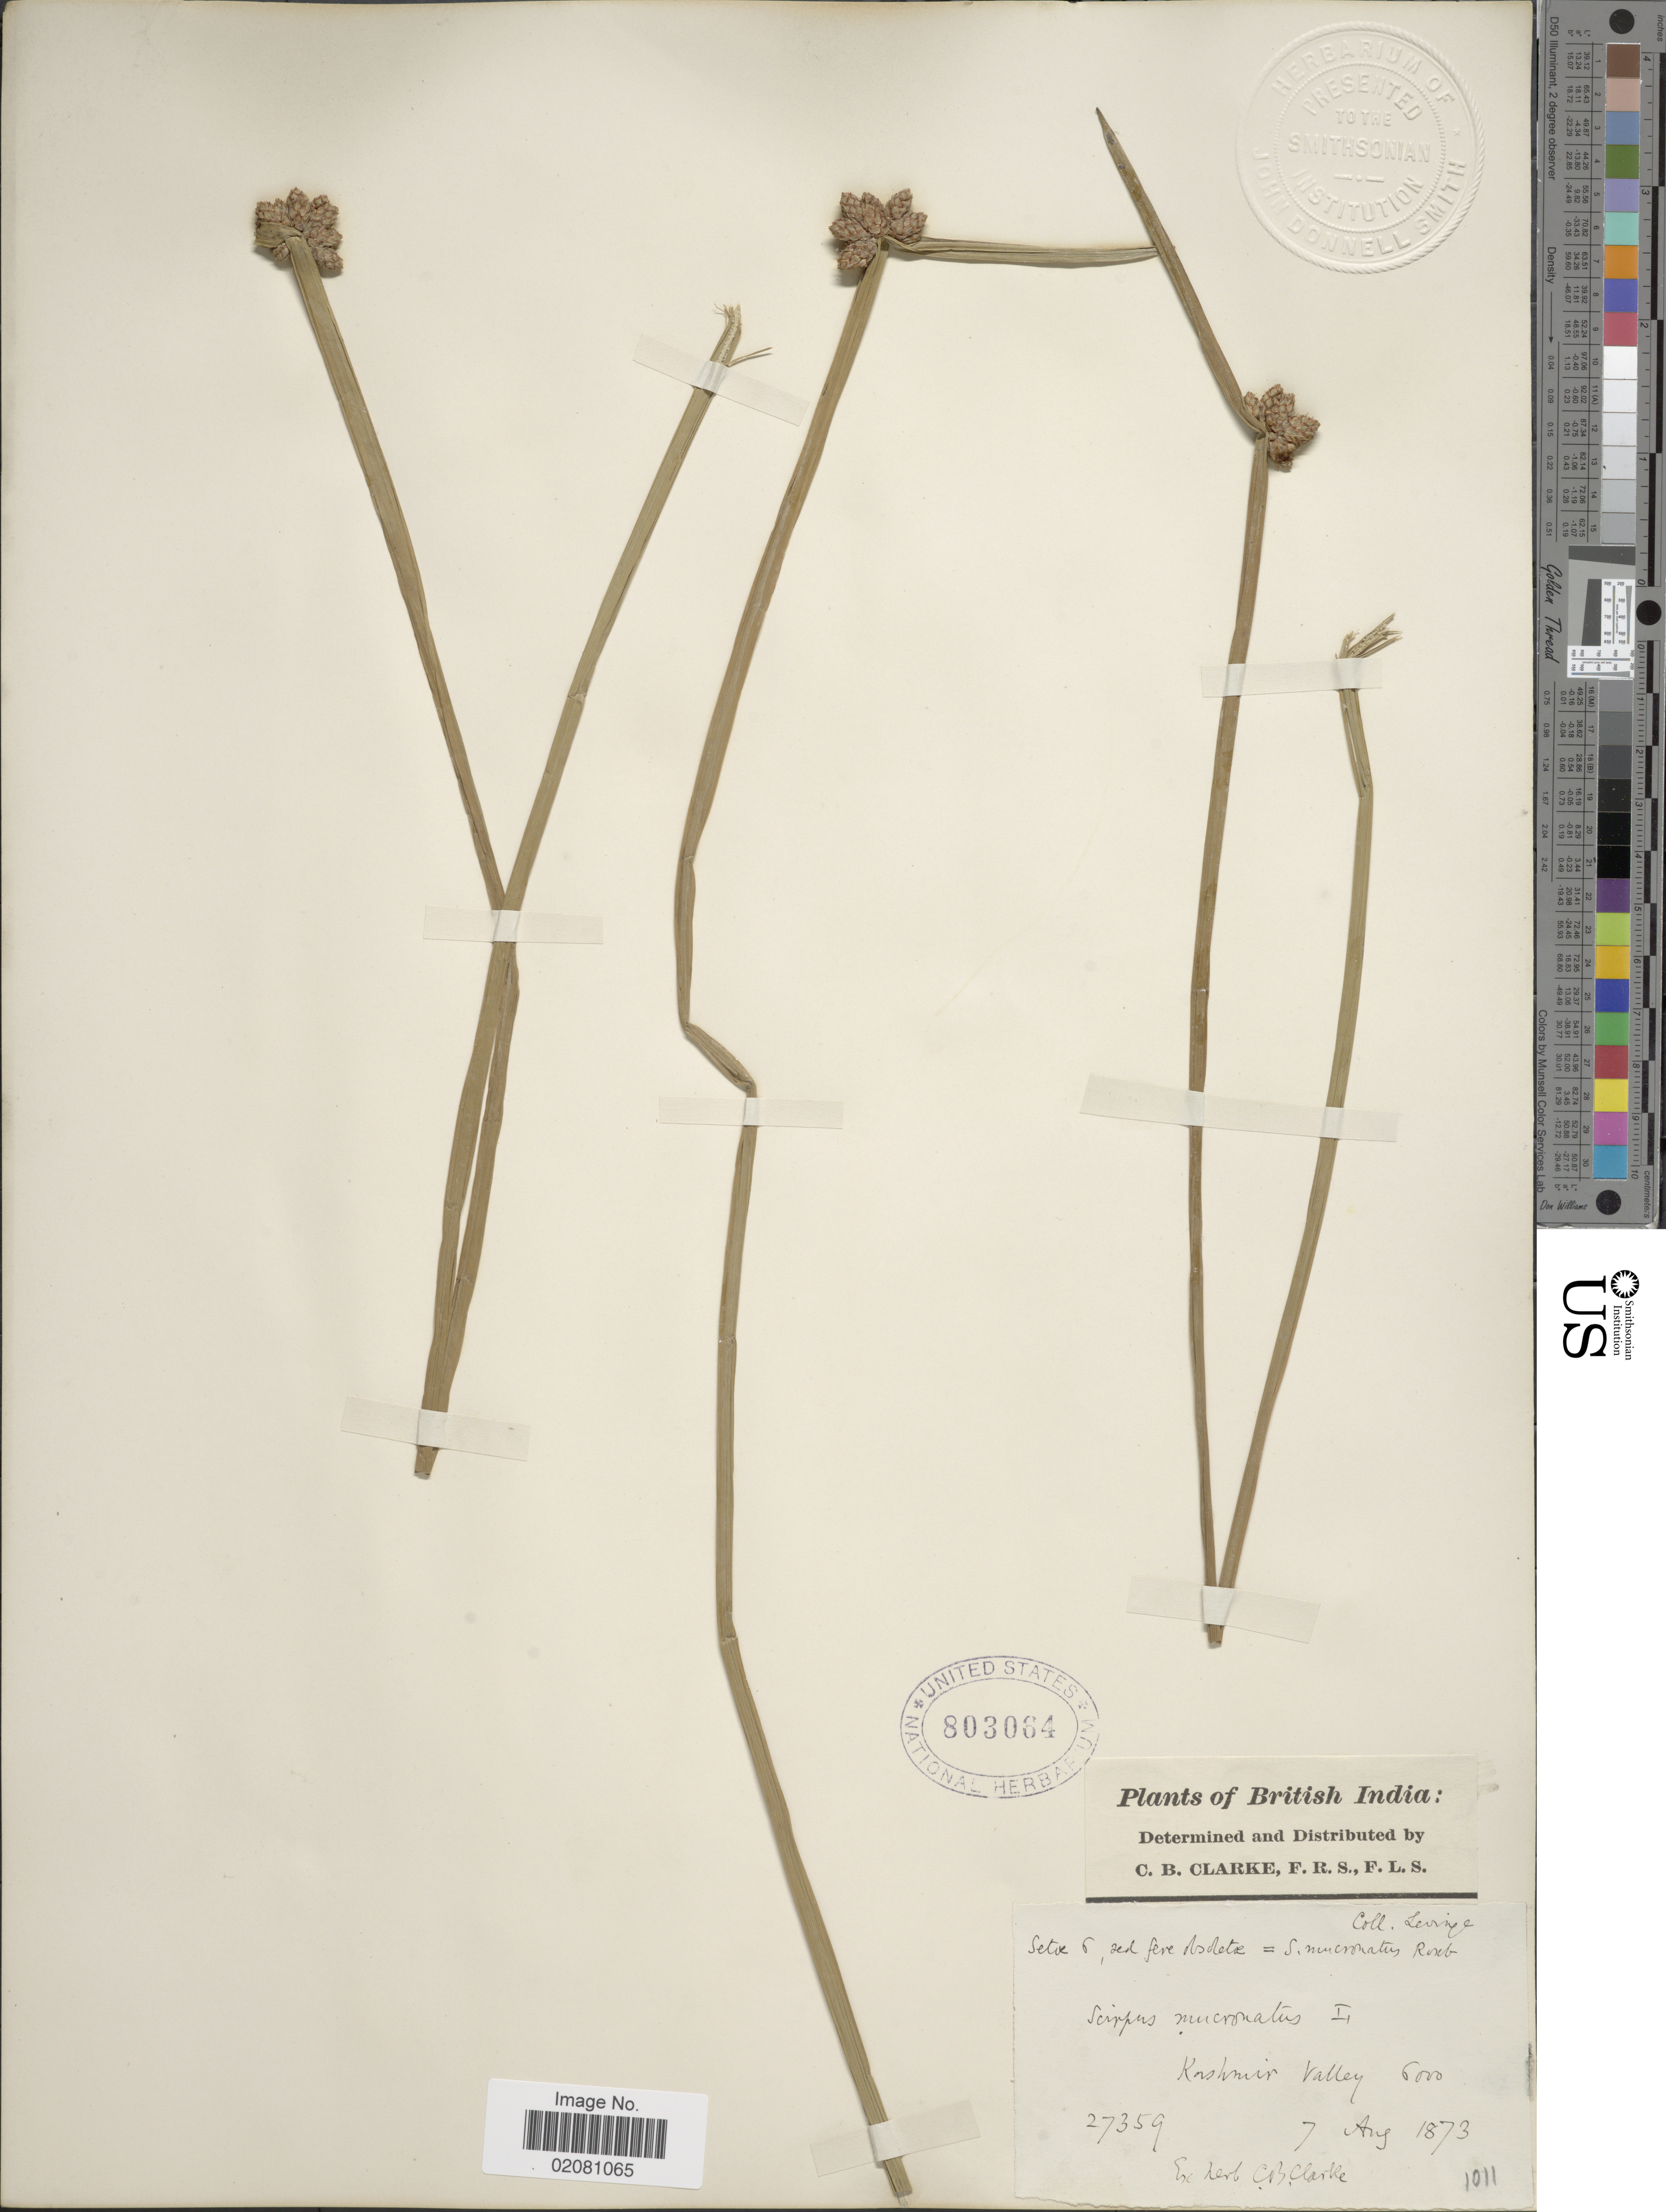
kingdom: Plantae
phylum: Tracheophyta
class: Liliopsida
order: Poales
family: Cyperaceae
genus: Schoenoplectus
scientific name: Schoenoplectus mucronatus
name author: (L.) Palla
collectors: C. B. Clarke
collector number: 27359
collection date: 1873-08-07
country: India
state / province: Jammu and Kashmir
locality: British India, Kashmir Valley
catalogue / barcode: US 803064